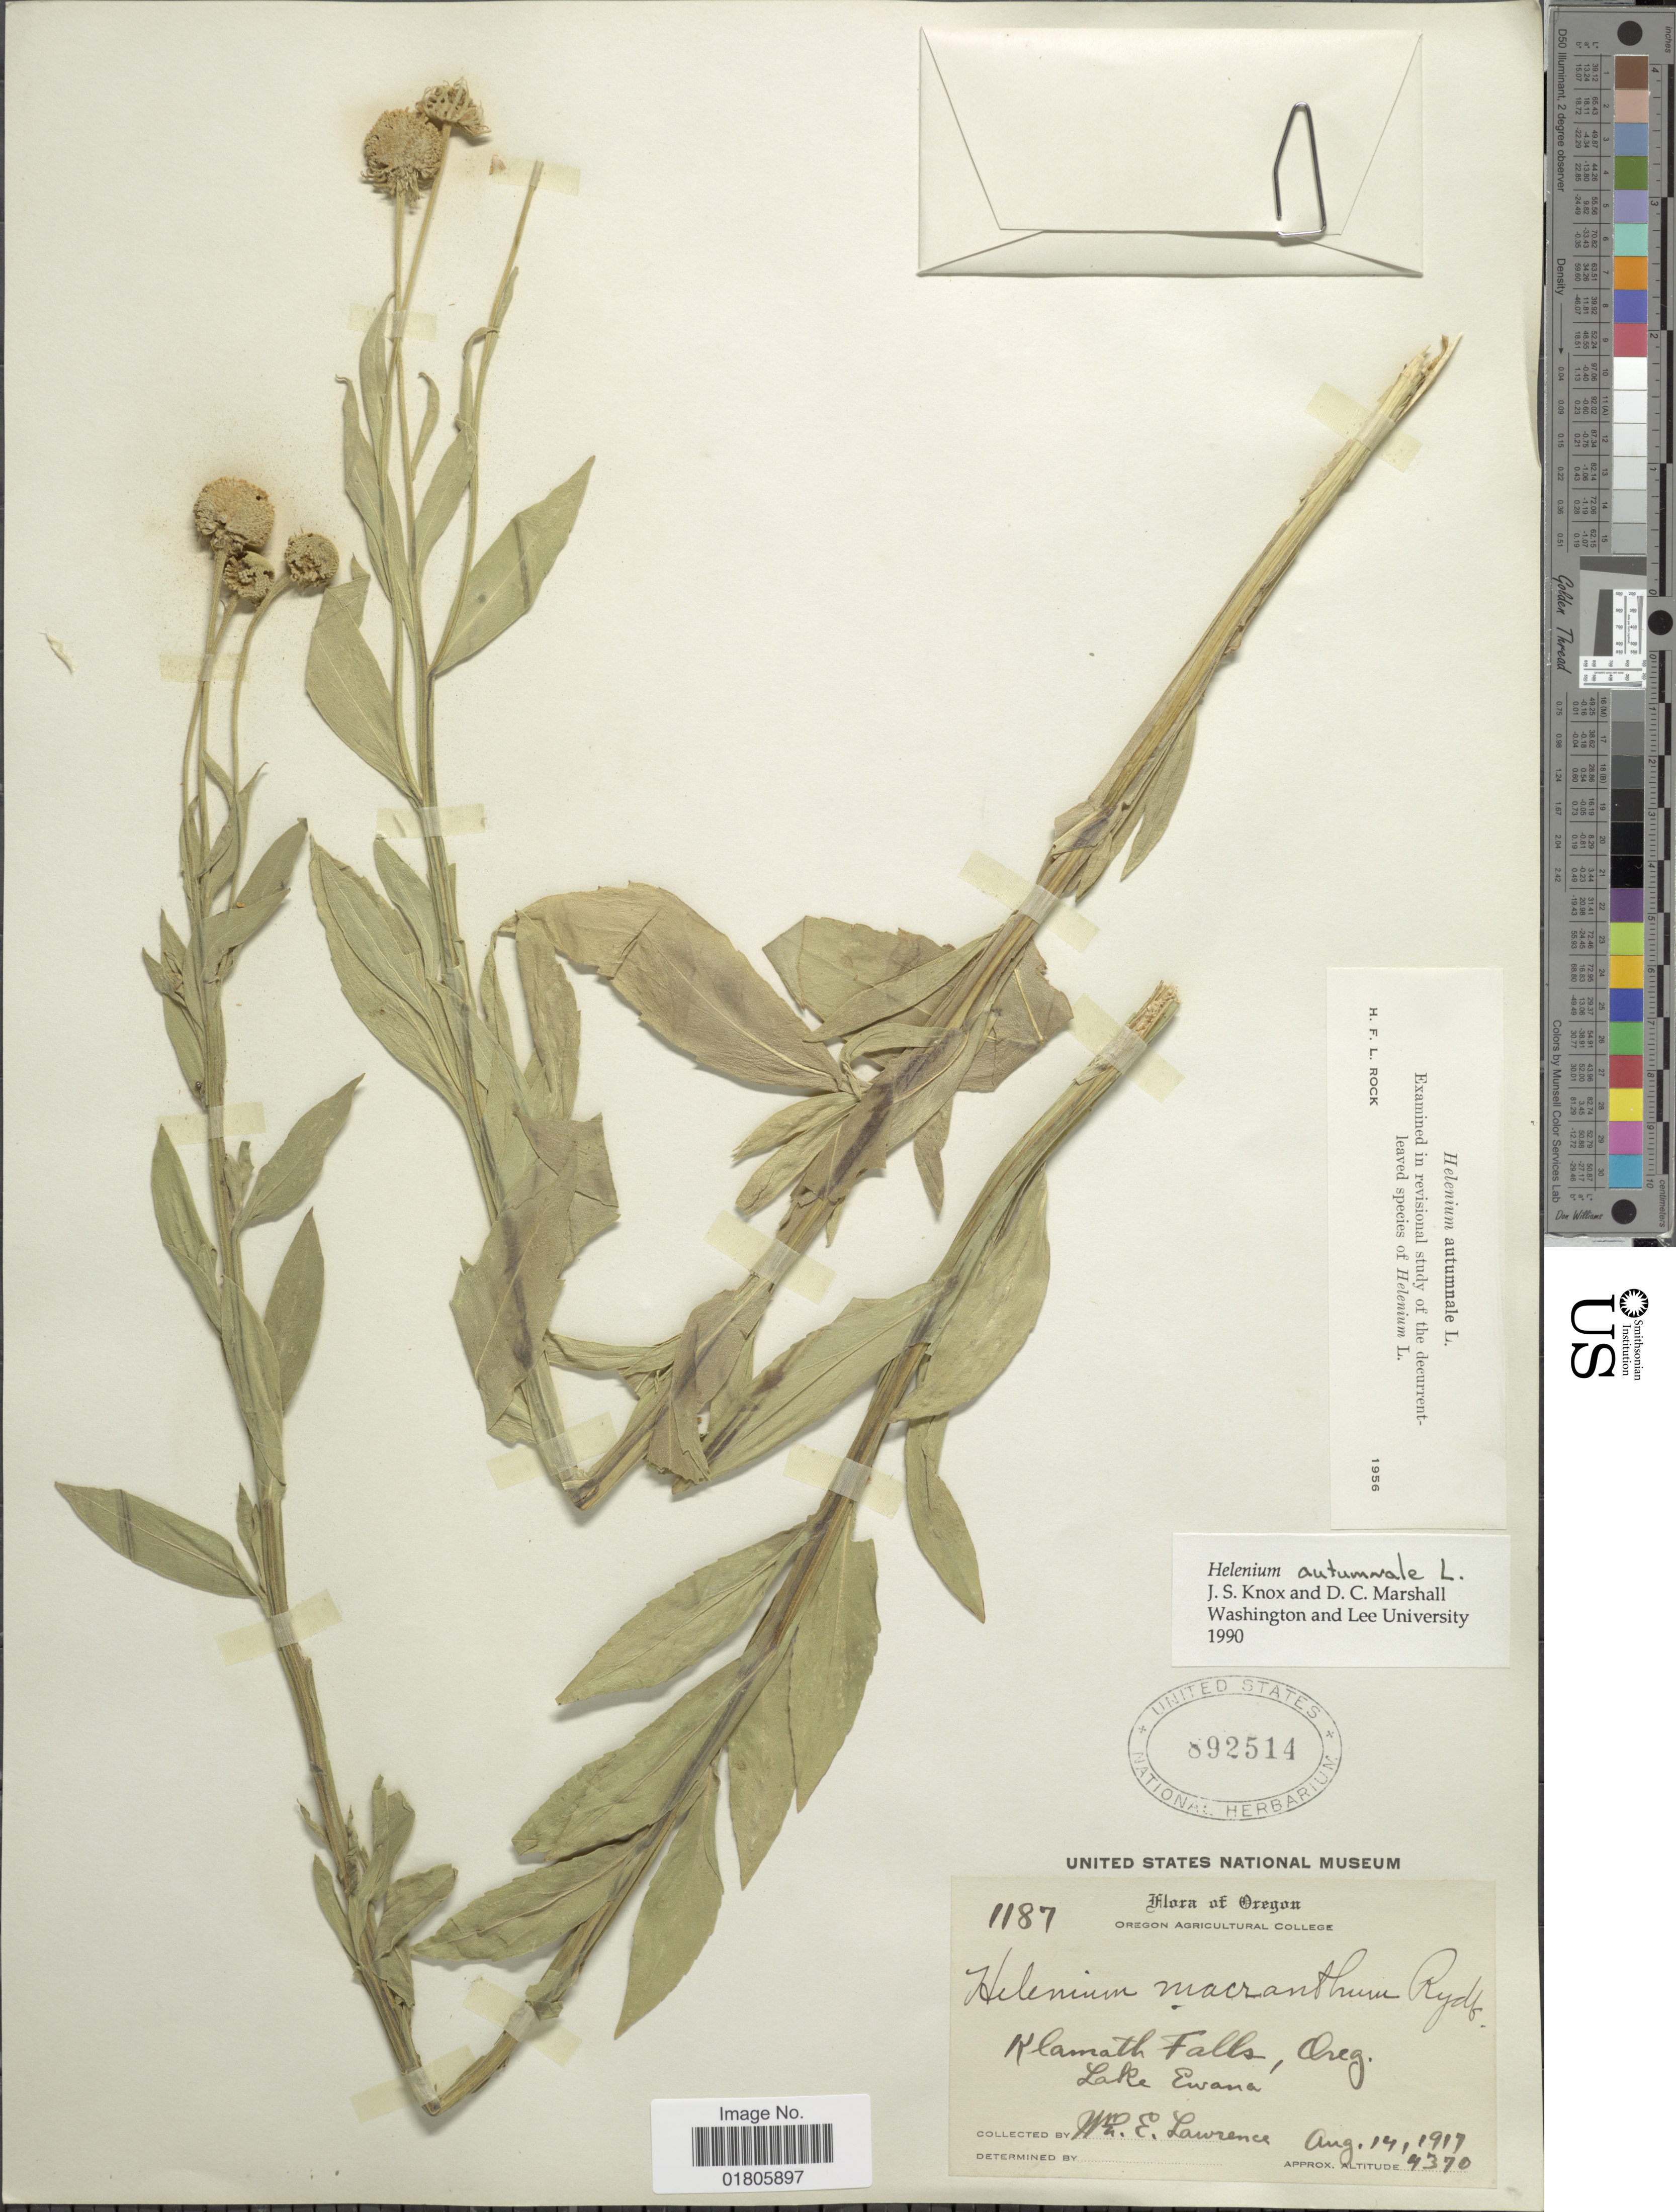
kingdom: Plantae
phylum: Tracheophyta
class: Magnoliopsida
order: Asterales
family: Asteraceae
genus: Helenium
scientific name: Helenium autumnale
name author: L.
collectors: W. Lawrence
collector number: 1187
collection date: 1917-08-14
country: United States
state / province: Oregon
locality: Klamath Falls, Oreg. Lake Ewana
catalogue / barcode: US 892514